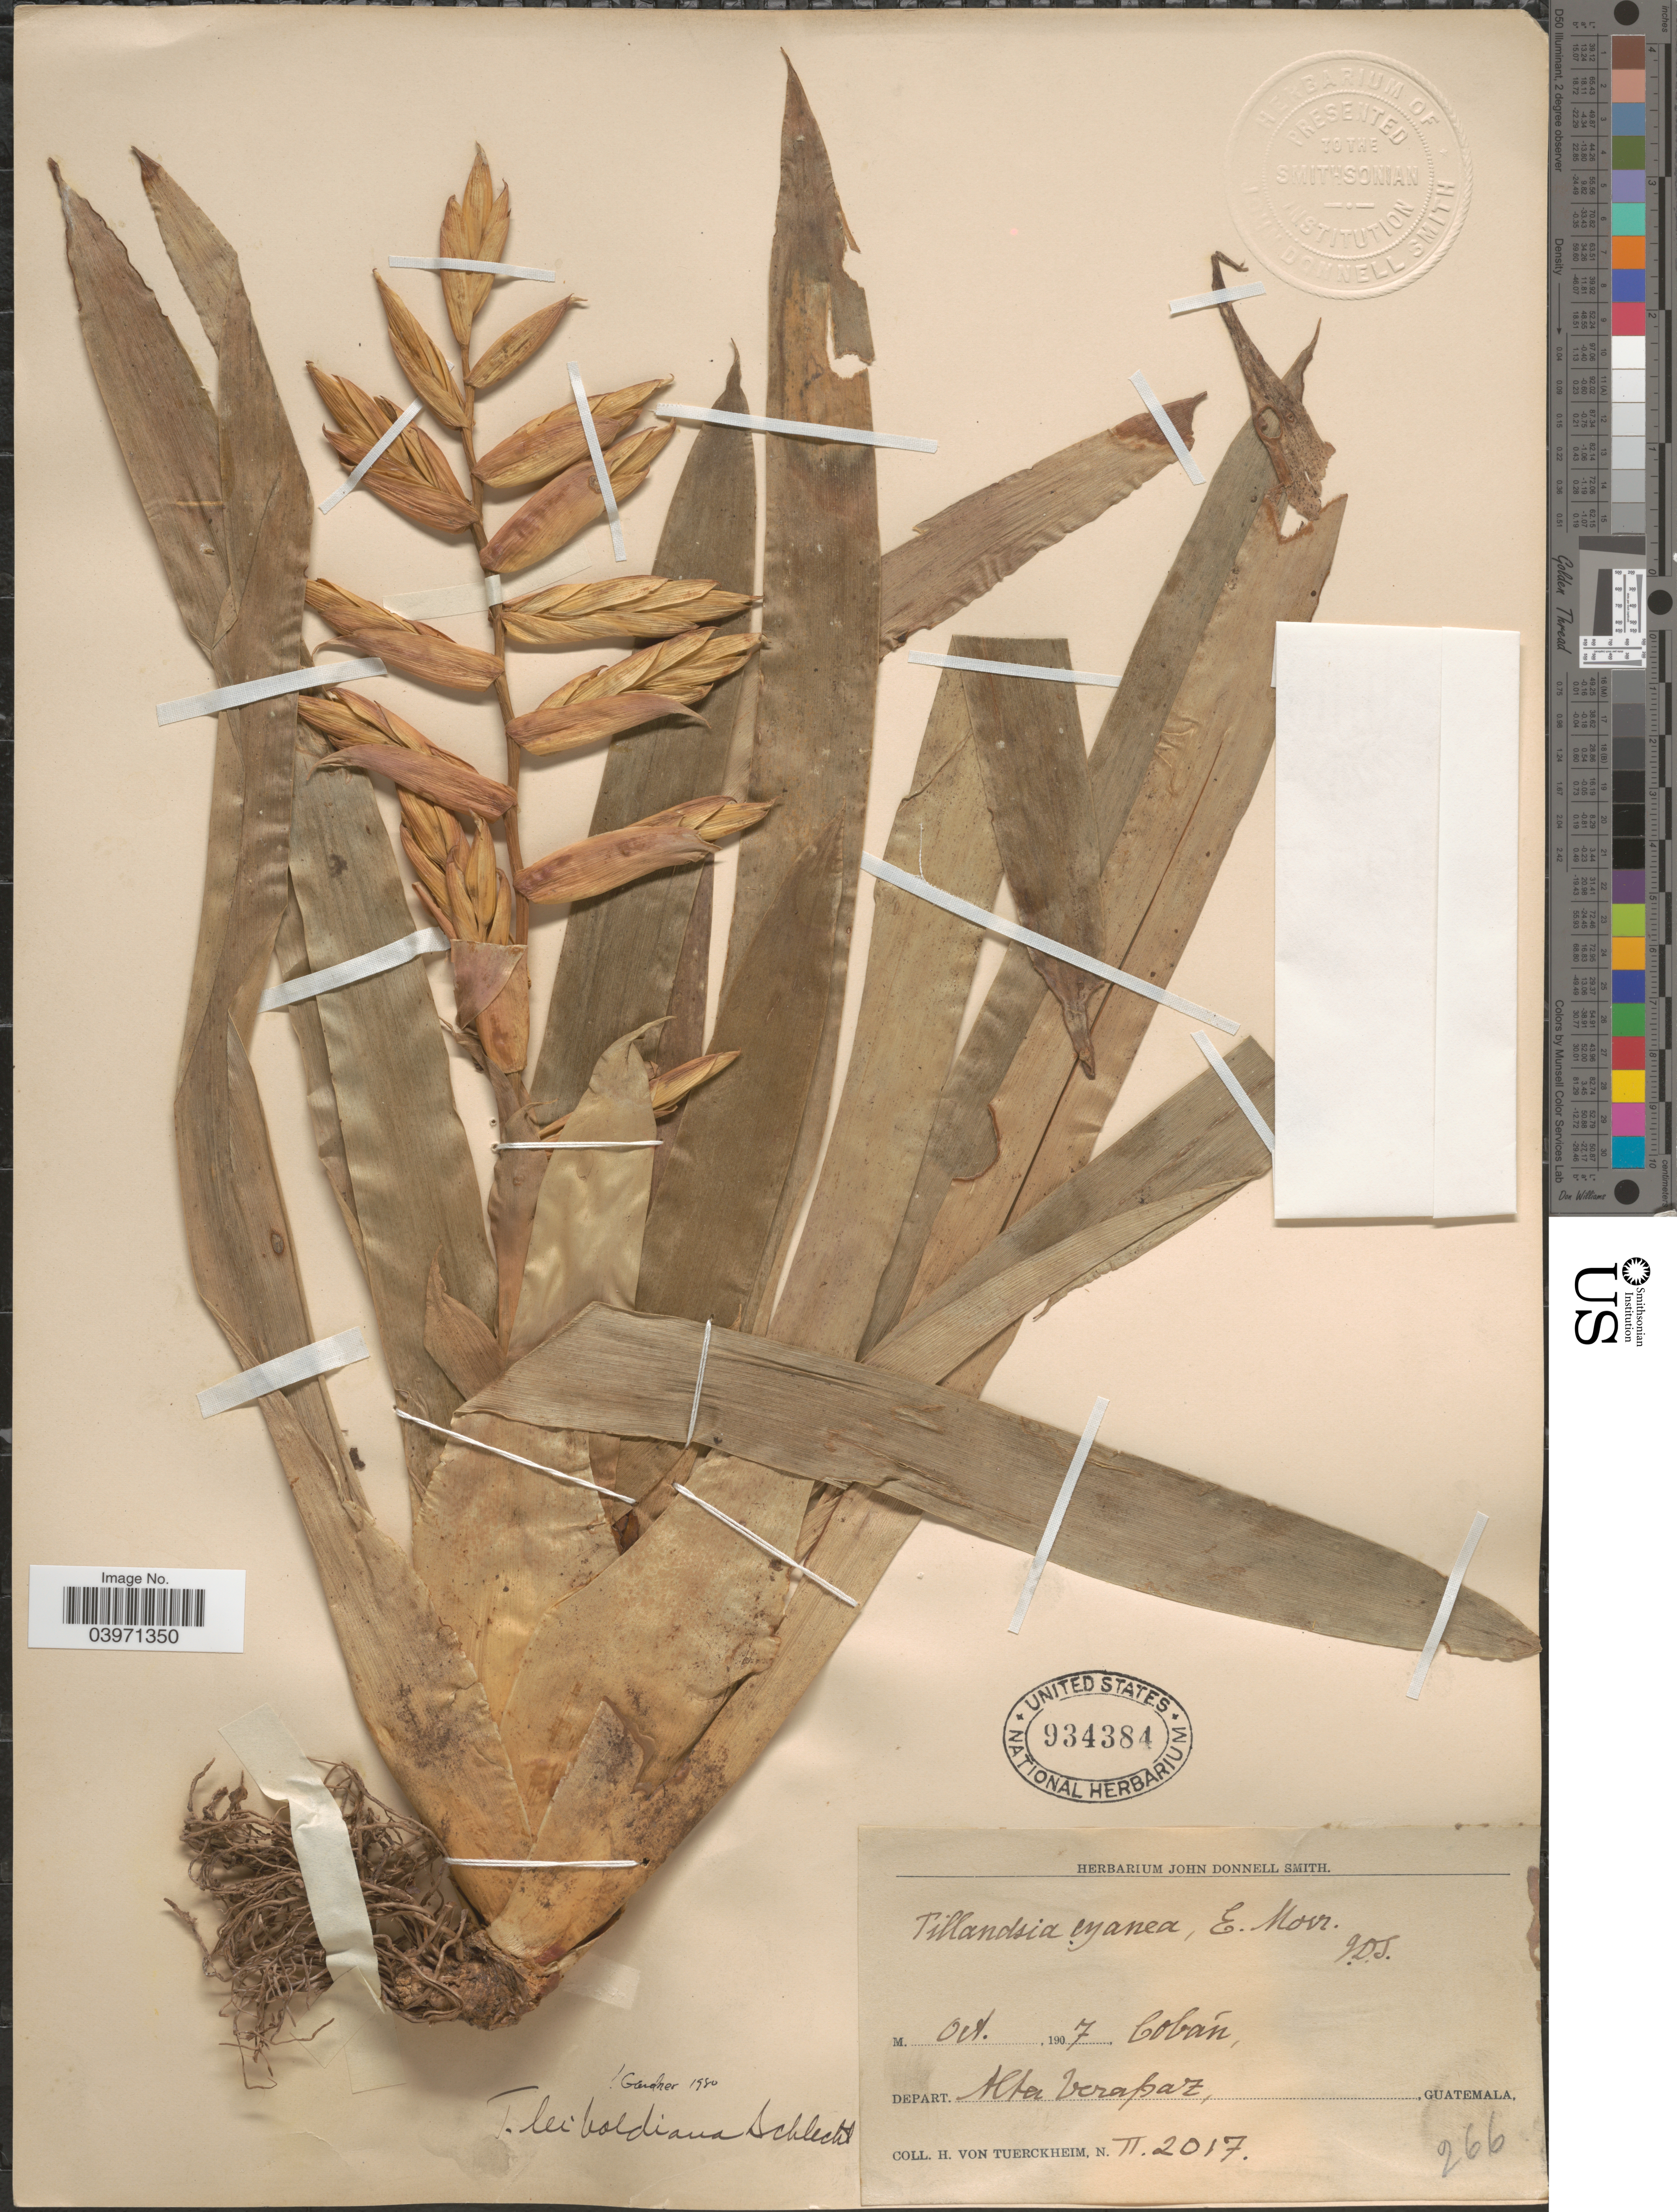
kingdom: Plantae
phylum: Tracheophyta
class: Liliopsida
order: Poales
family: Bromeliaceae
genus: Tillandsia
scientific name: Tillandsia leiboldiana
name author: Schltdl.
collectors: H. von Türckheim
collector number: II2017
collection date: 1907-10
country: Guatemala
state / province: Alta Verapaz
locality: Cobán, Depart. Alta Verapaz.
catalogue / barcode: US 934384